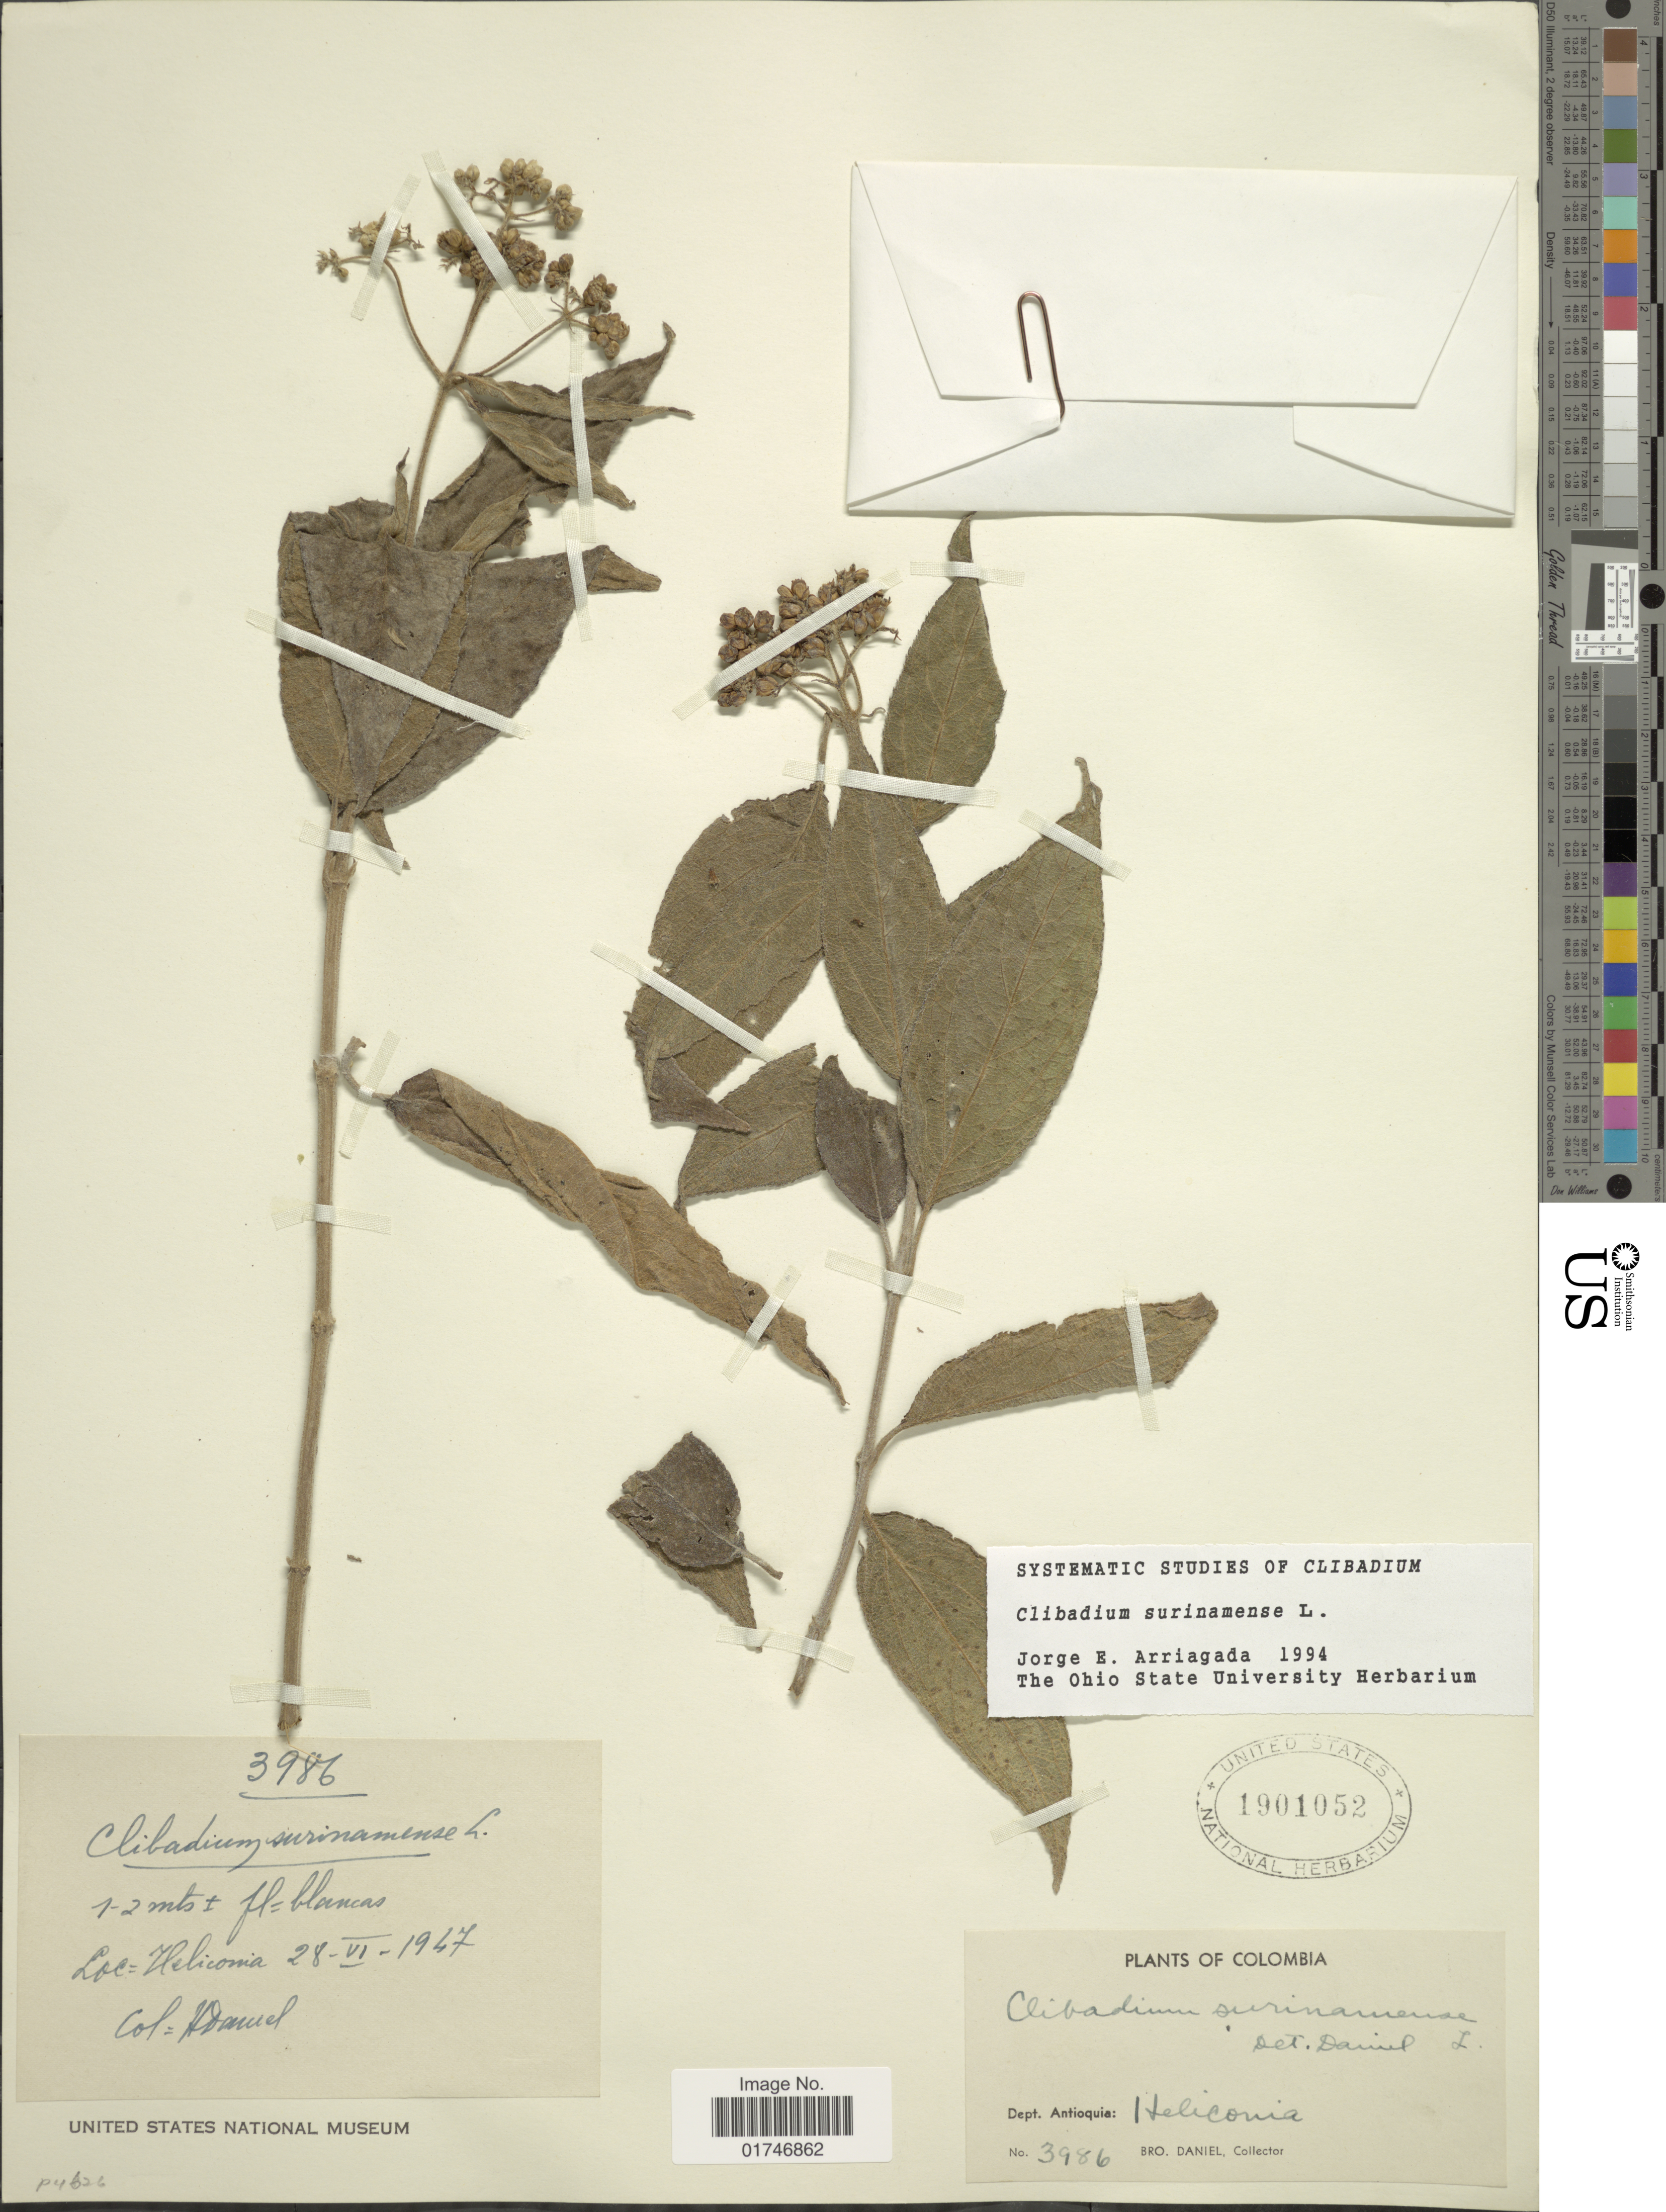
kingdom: Plantae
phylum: Tracheophyta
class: Magnoliopsida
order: Asterales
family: Asteraceae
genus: Clibadium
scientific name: Clibadium surinamense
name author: L.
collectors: Bro. Daniel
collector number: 3986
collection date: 1947-06-28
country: Colombia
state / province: Antioquia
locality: Dept. Antioquia: Heliconia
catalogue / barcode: US 1901052